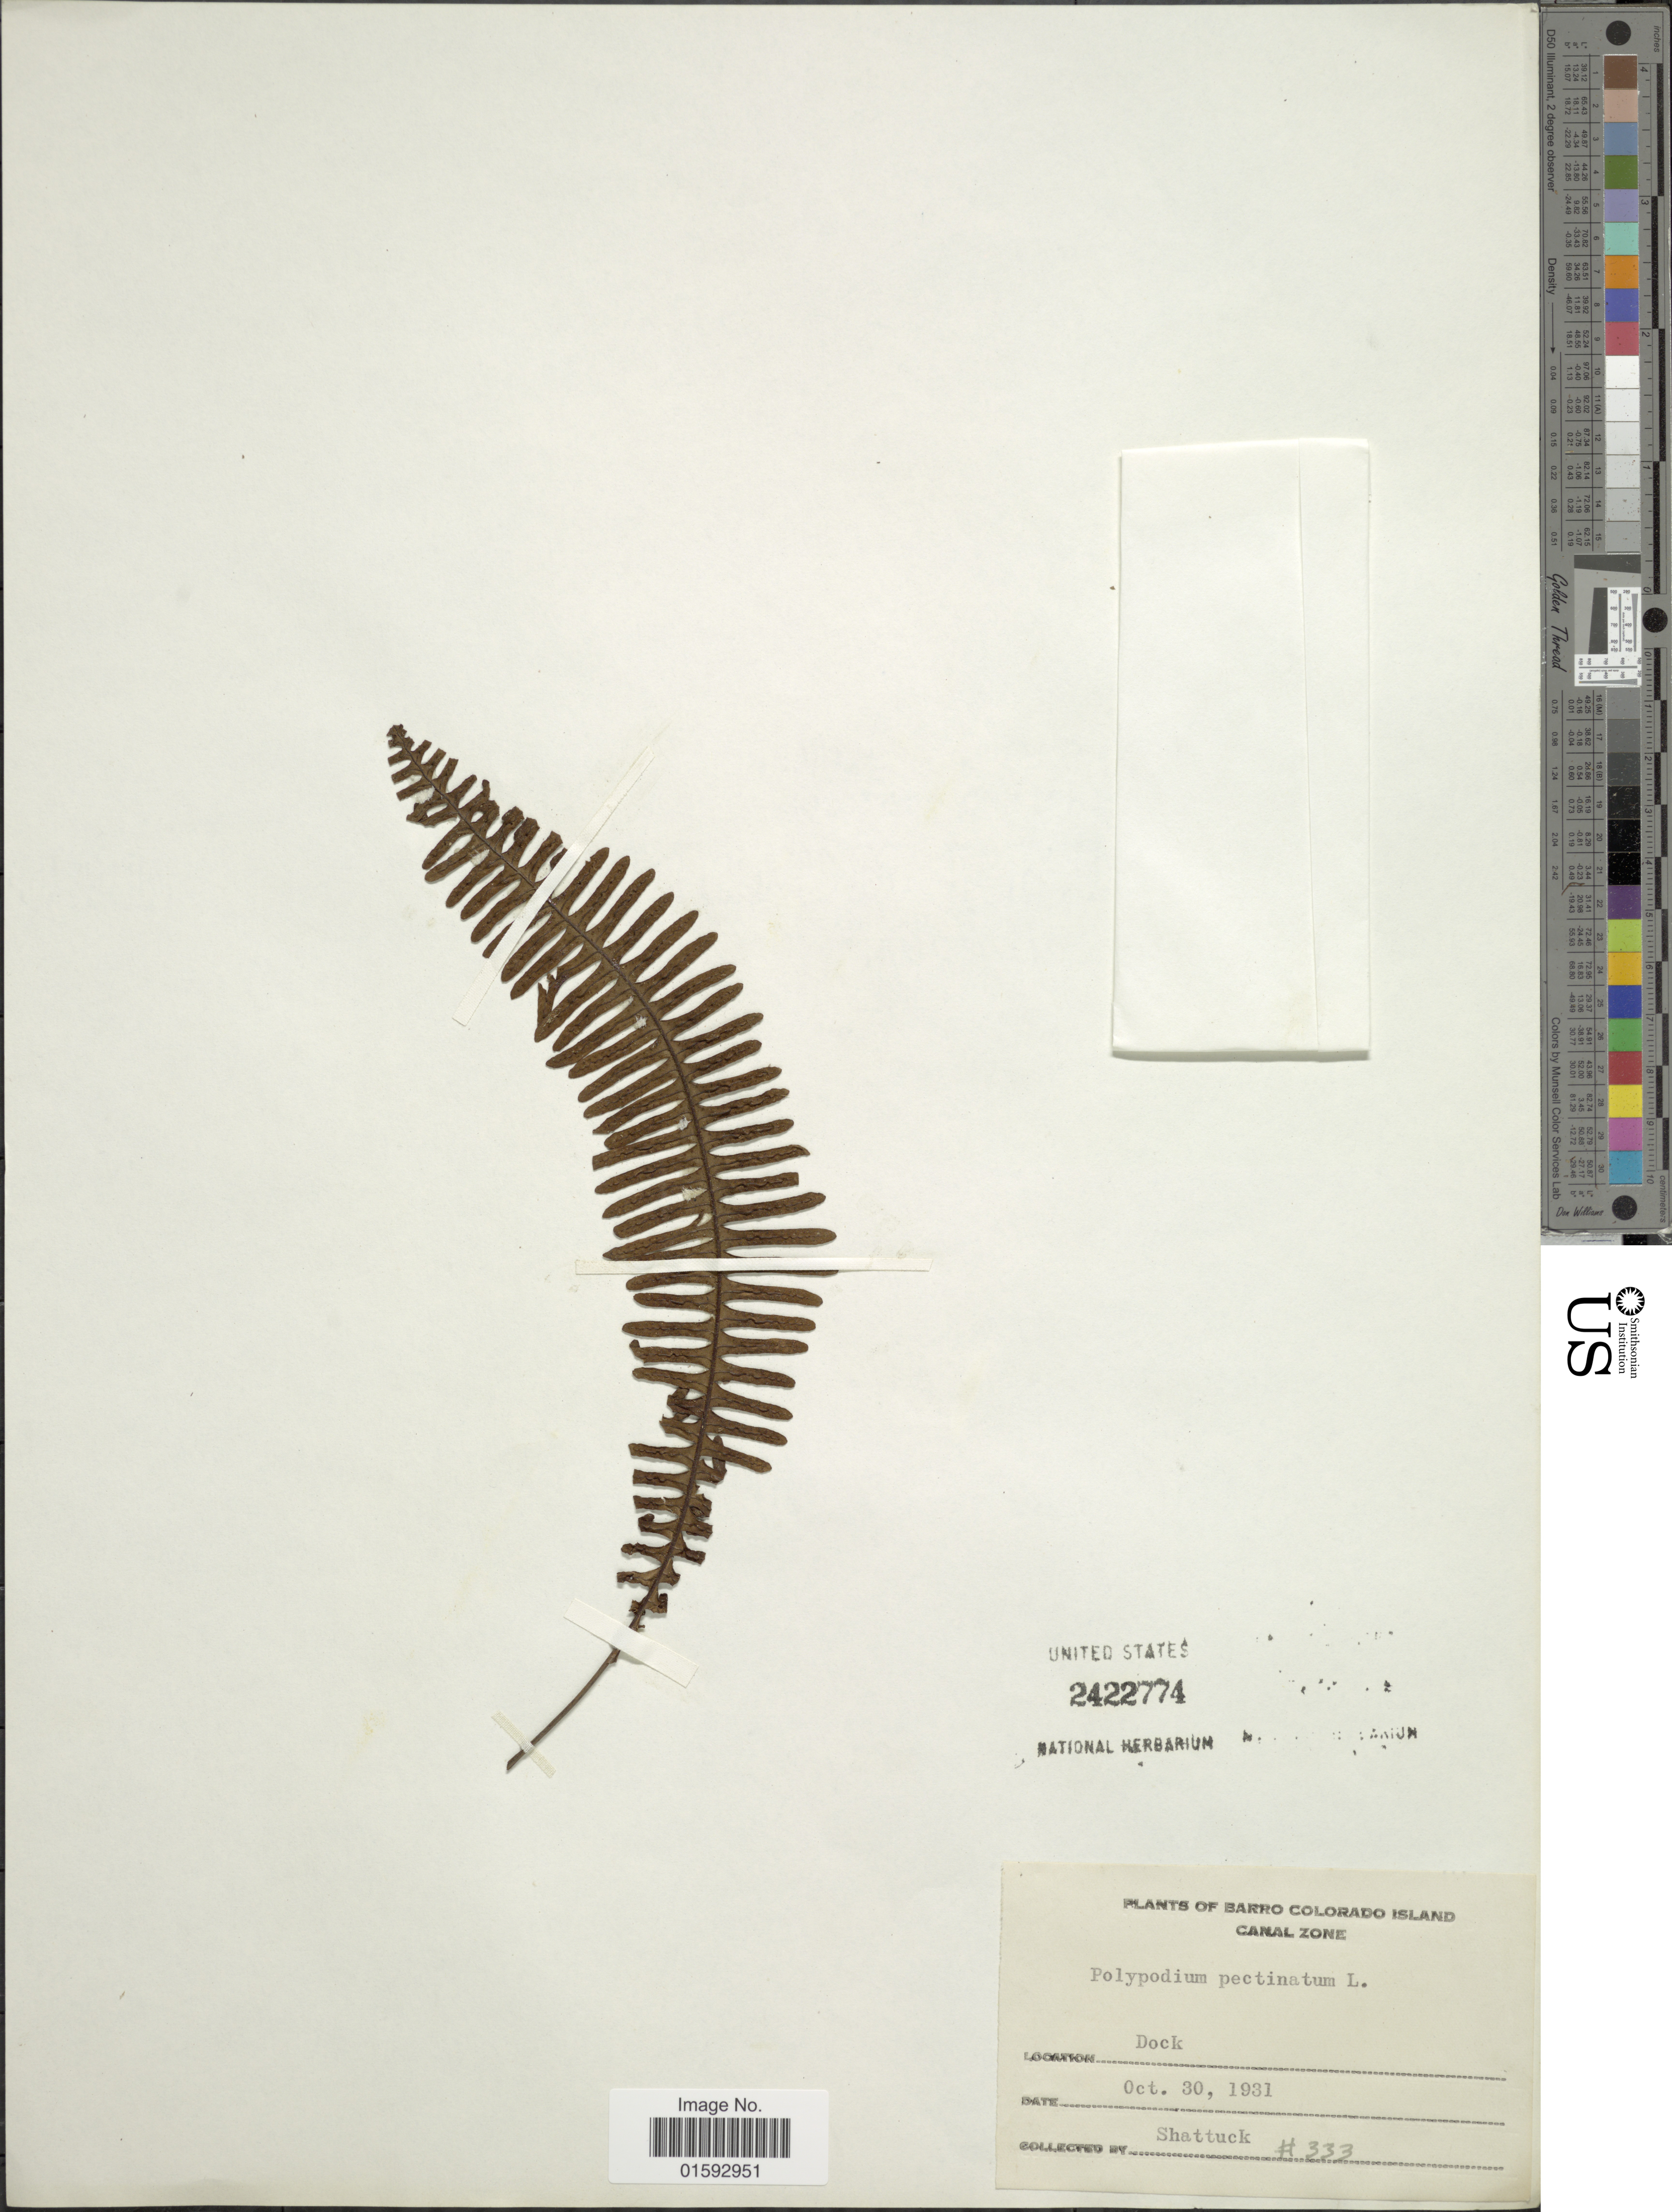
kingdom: Plantae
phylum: Tracheophyta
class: Polypodiopsida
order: Polypodiales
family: Polypodiaceae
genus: Pecluma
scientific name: Pecluma pectinata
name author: (L.) M.G. Price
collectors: Shattuck, --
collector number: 333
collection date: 1931-10-30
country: Panama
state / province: Panamá Oeste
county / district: Canal Zone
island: Barro Colorado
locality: Barro Colorado Island, Canal Zone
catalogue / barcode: US 2422774